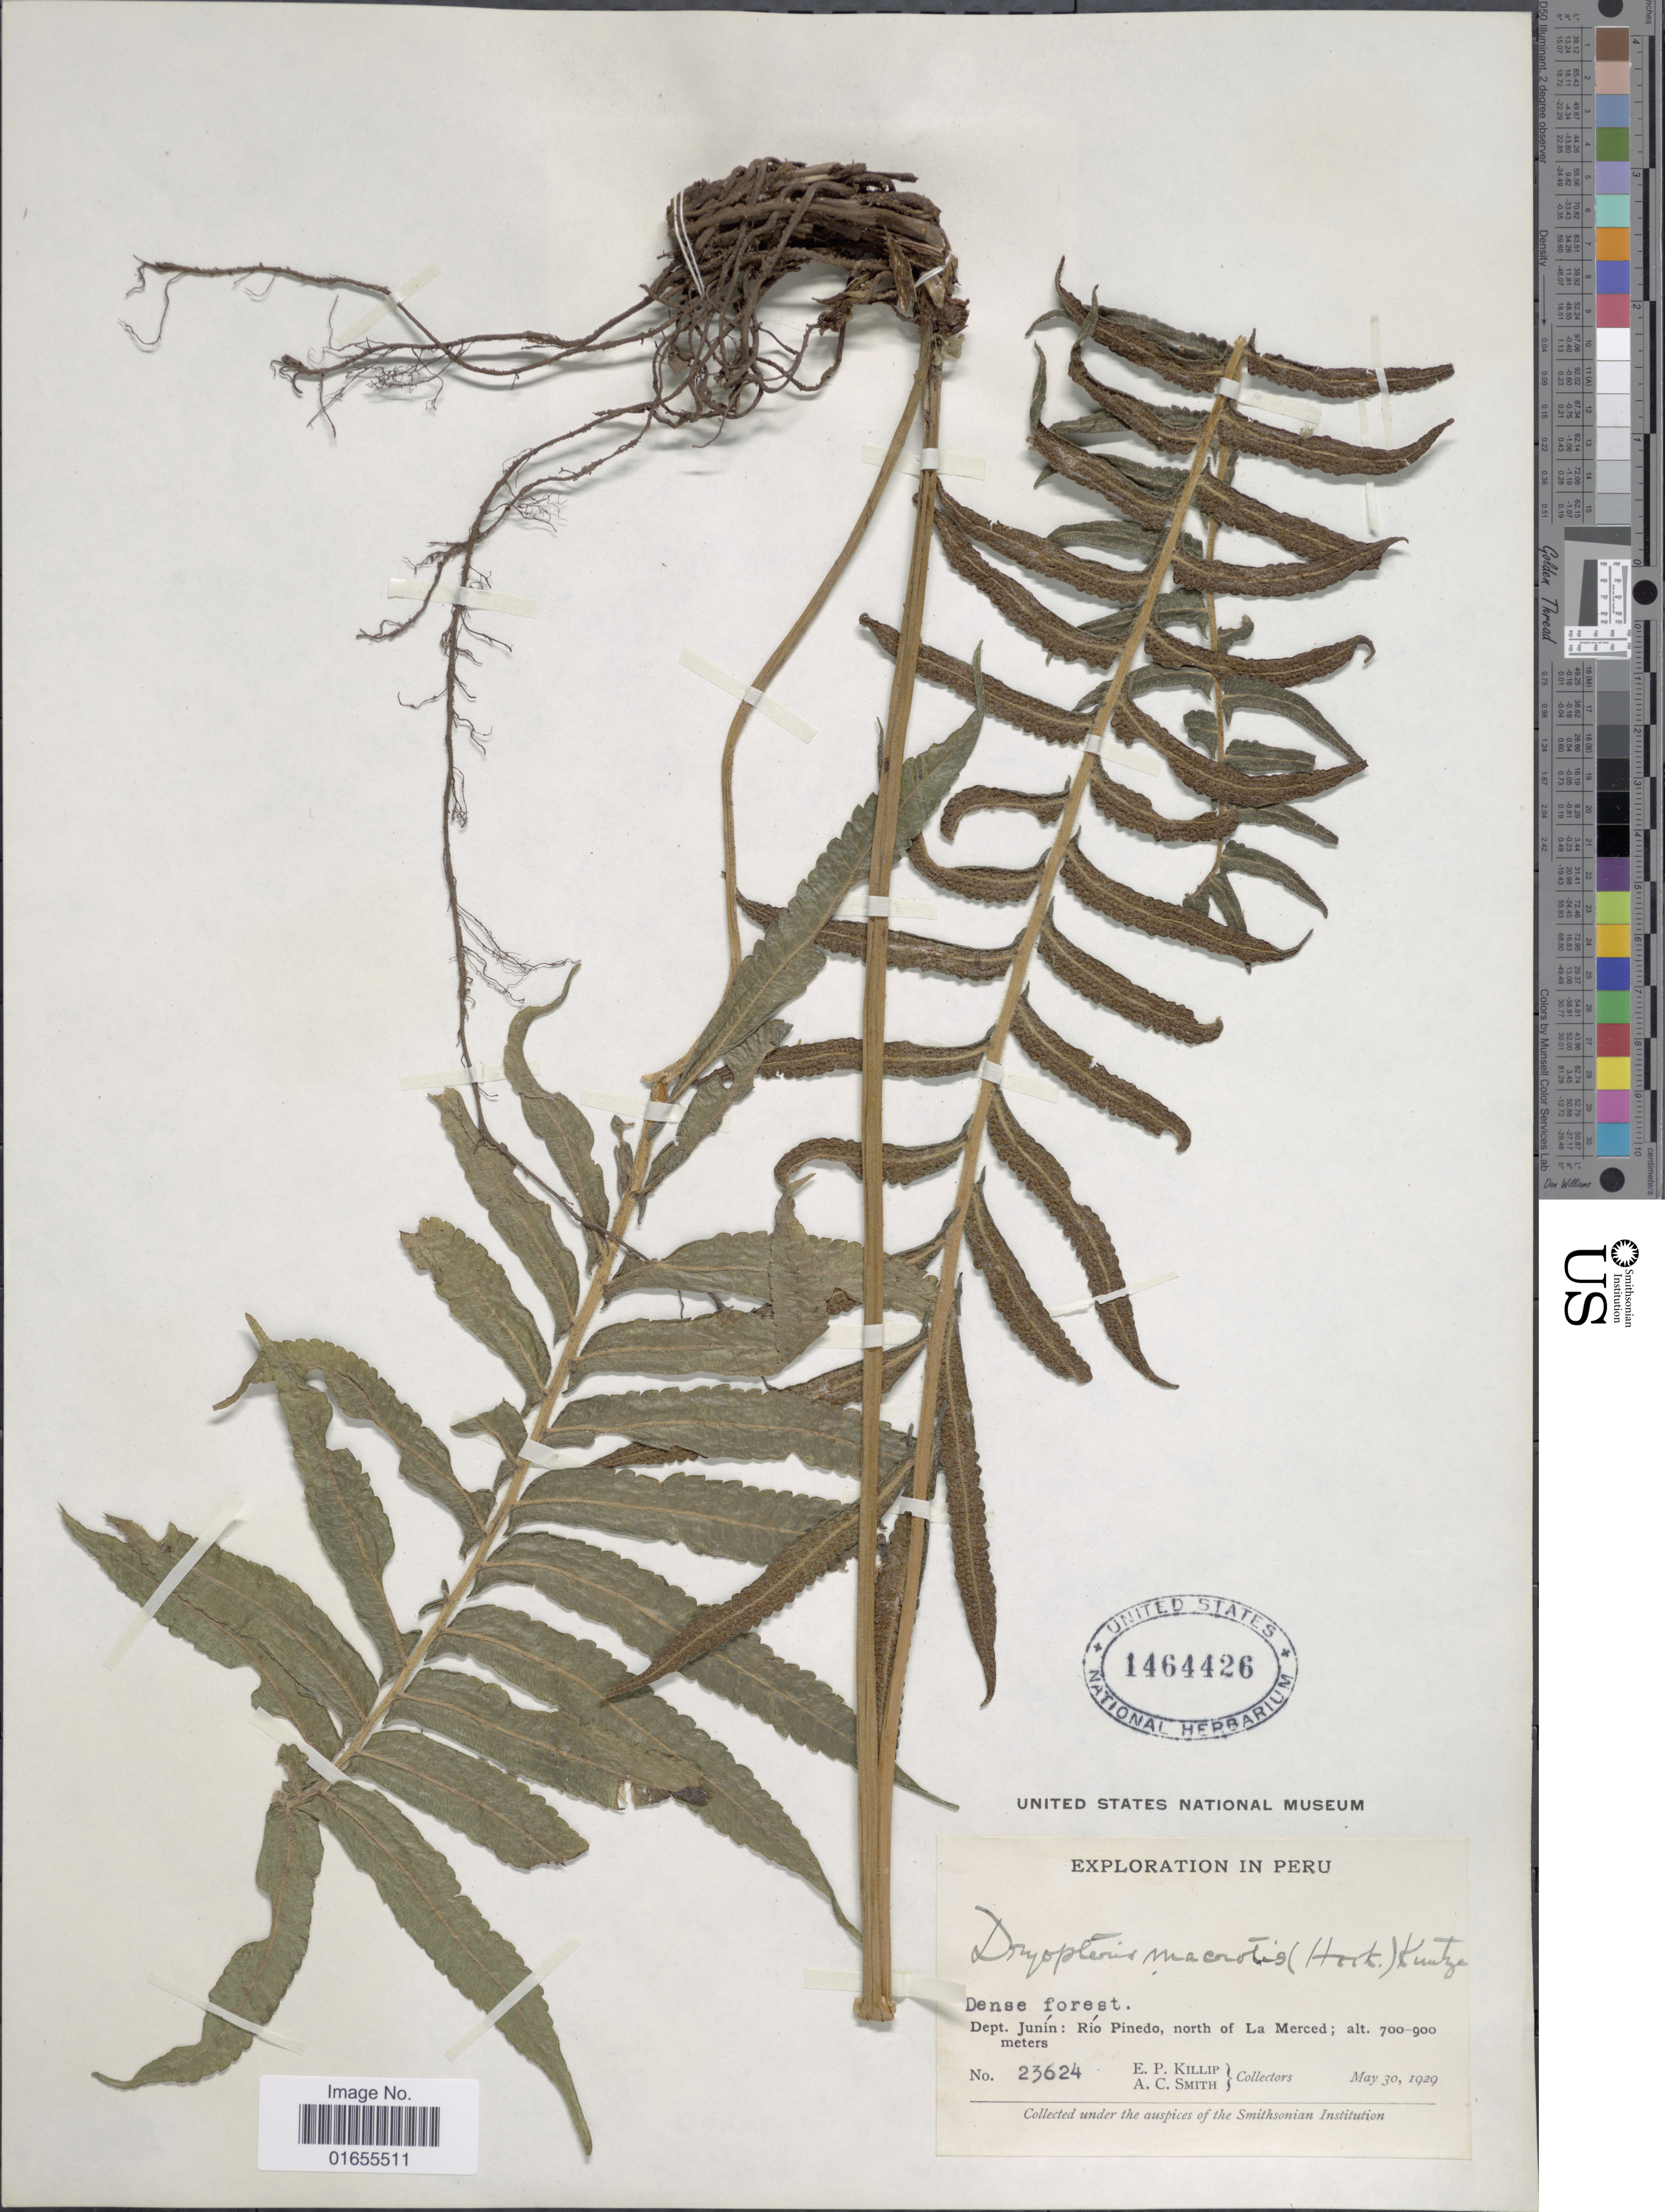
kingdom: Plantae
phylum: Tracheophyta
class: Polypodiopsida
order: Polypodiales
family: Thelypteridaceae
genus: Goniopteris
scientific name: Goniopteris macrotis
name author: (Hook. f.) Pic. Serm.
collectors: E. P. Killip & A. C. Smith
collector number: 23624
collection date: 1929-05-30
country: Peru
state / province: Junín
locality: Rio Pinedo, north of La Merced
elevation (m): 700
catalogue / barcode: US 1464426